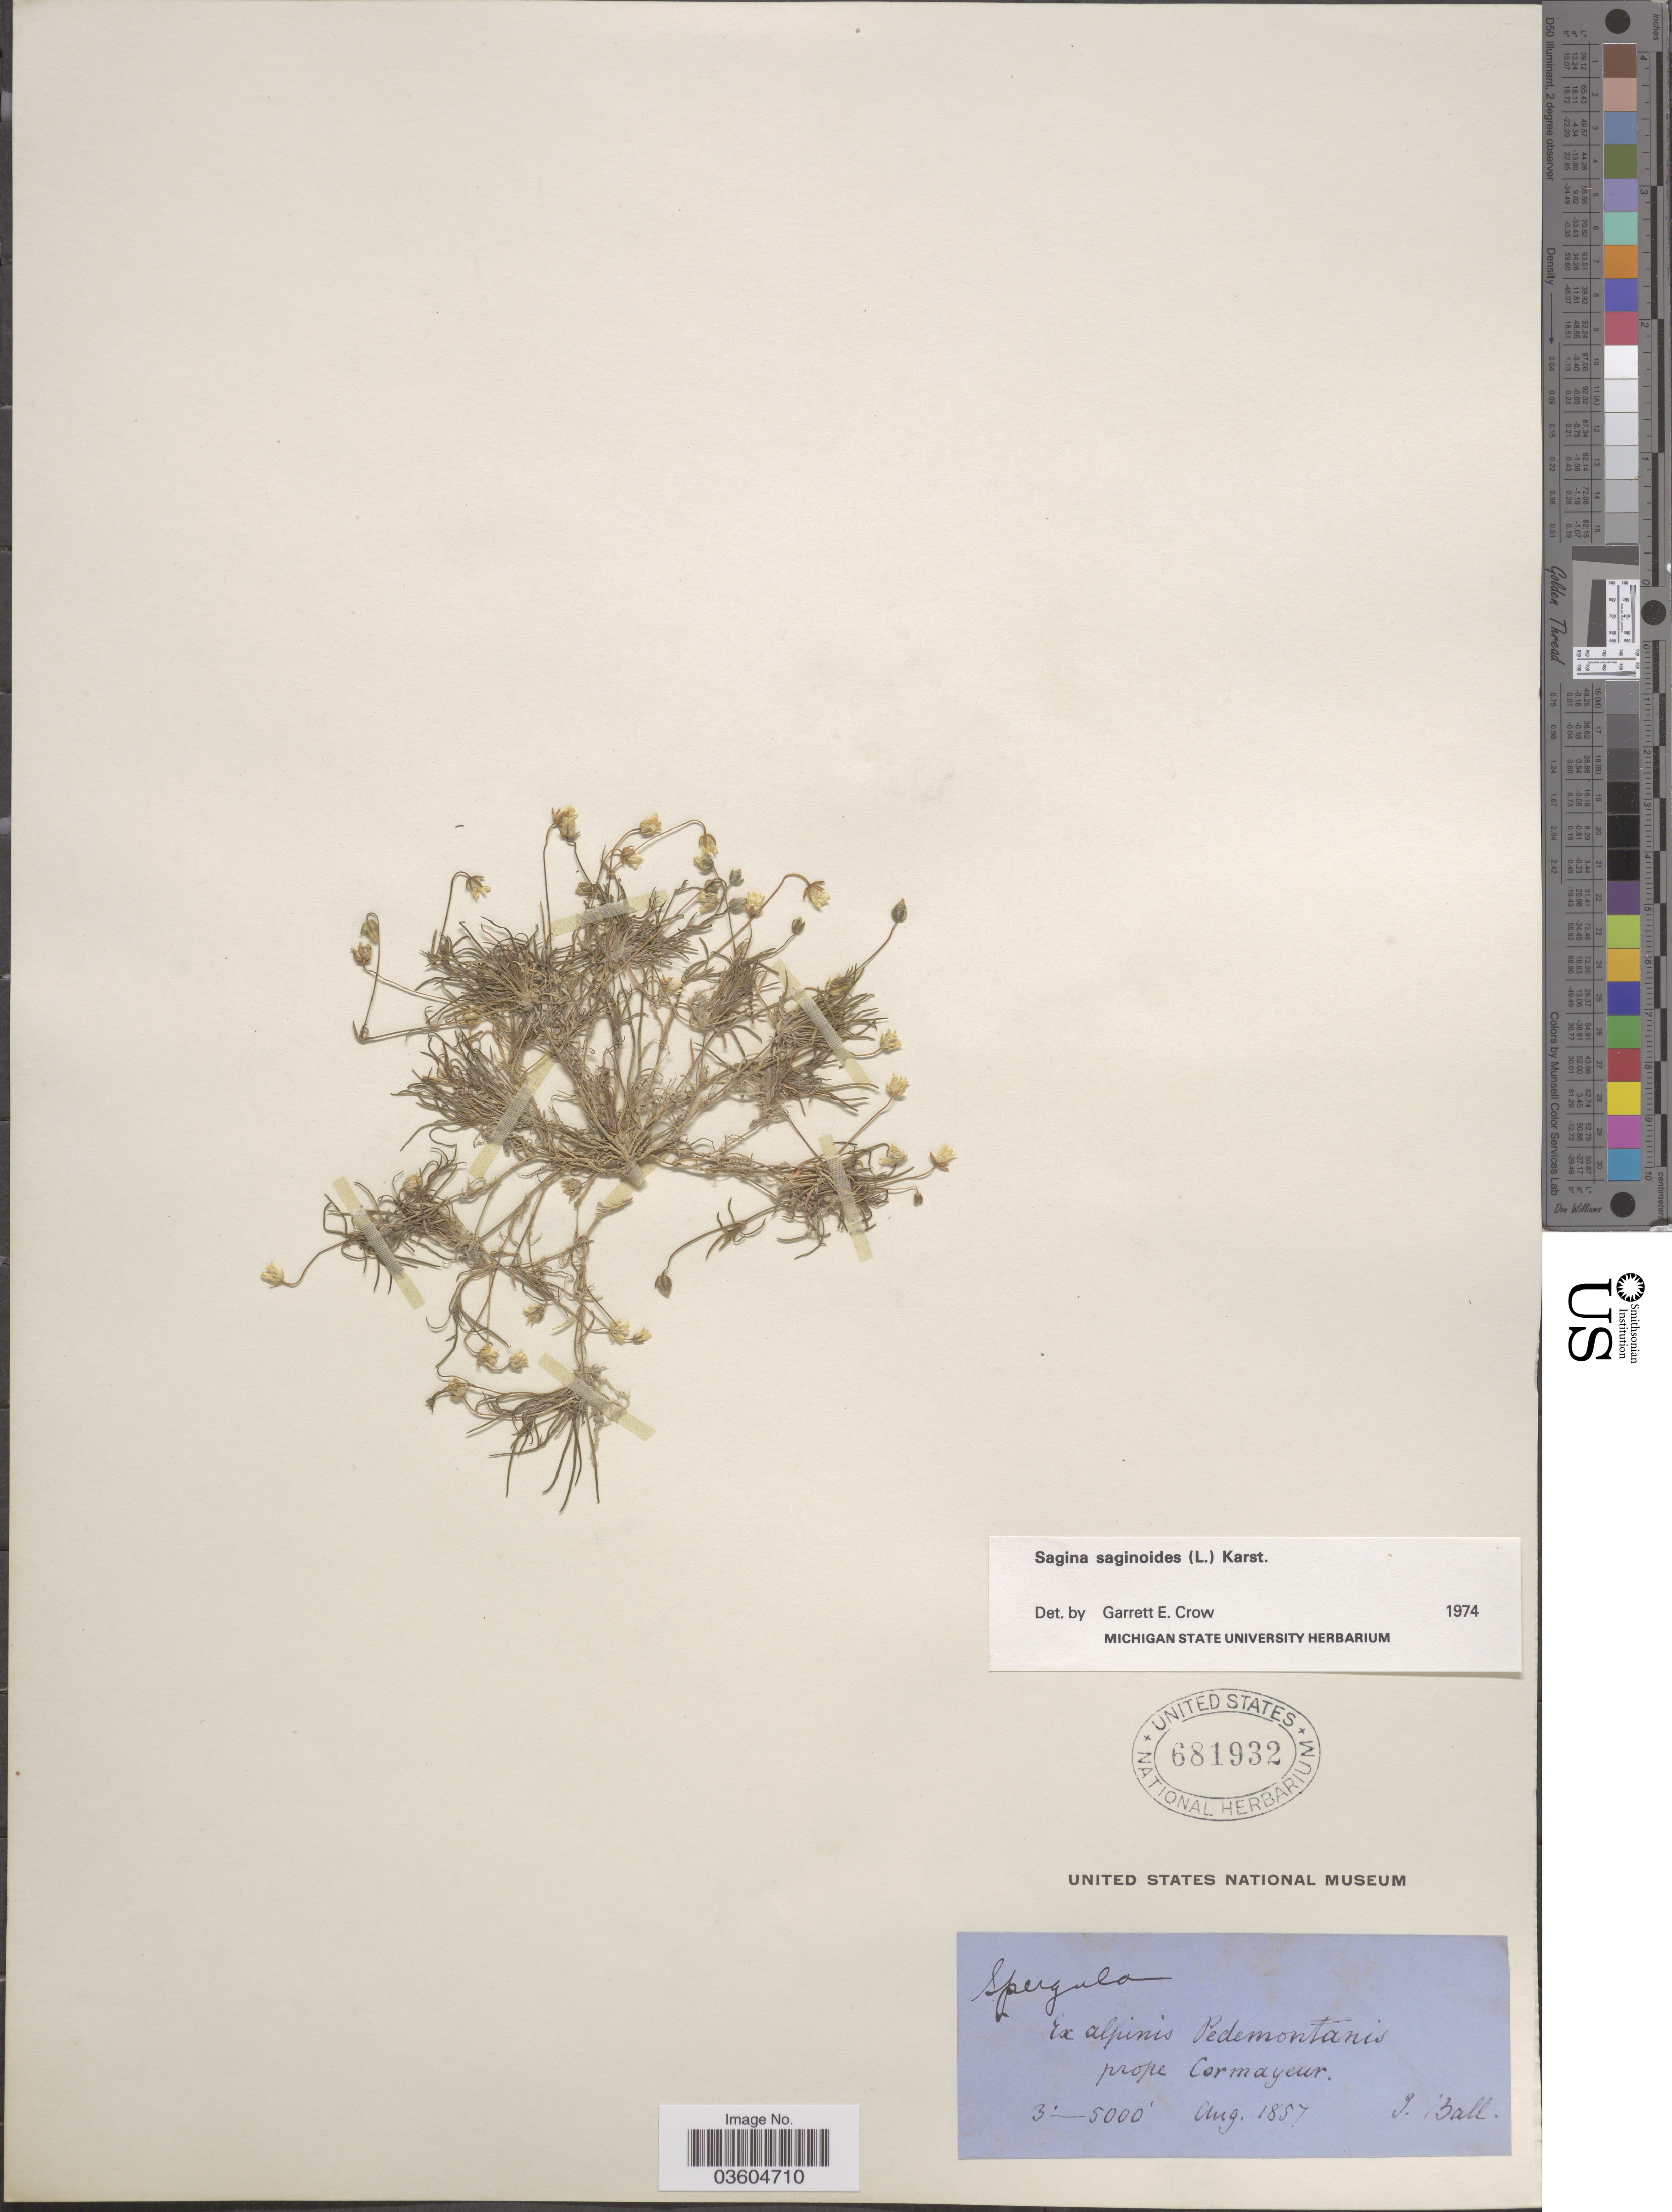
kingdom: Plantae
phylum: Tracheophyta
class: Magnoliopsida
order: Caryophyllales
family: Caryophyllaceae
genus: Sagina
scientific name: Sagina saginoides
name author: (L.) H. Karst.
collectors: J. Ball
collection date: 1857-08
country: Italy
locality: Ex alpinis Pedemontanis prope Cormayeur.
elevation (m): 914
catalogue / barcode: US 681932